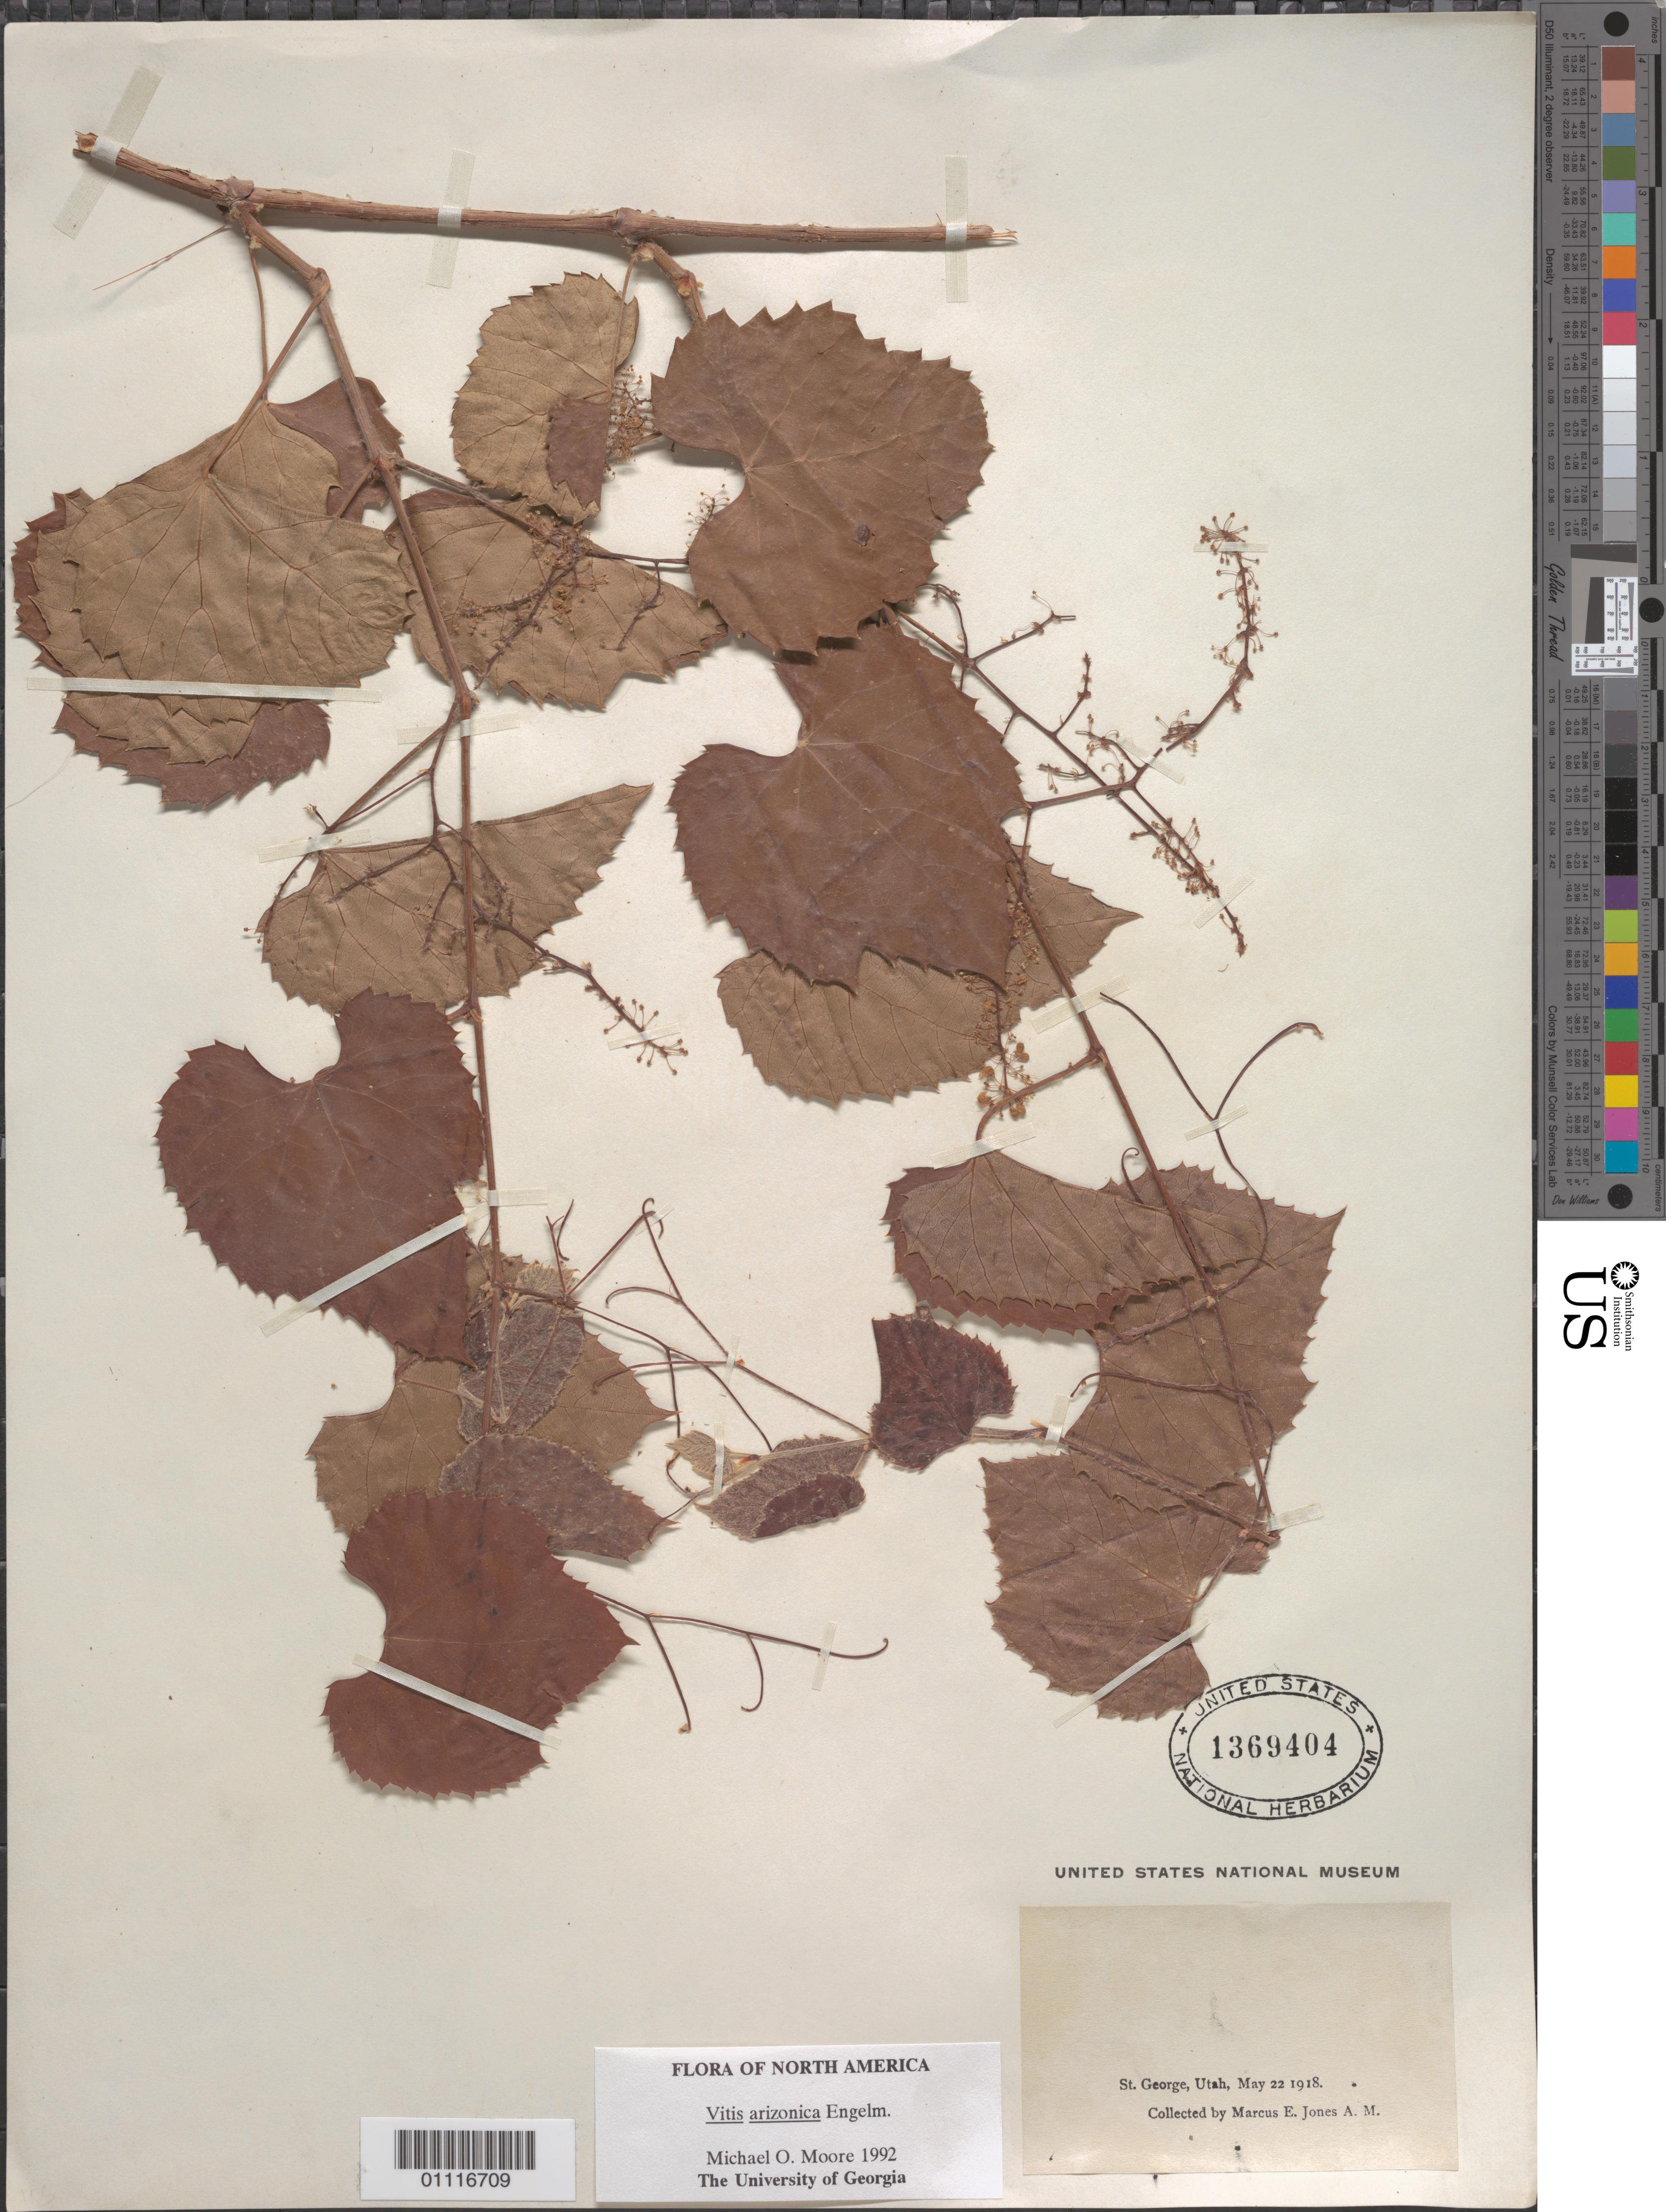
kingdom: Plantae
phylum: Tracheophyta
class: Magnoliopsida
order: Vitales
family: Vitaceae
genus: Vitis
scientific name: Vitis arizonica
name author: Engelm.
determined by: Moore, M. O.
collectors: M. E. Jones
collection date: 1918-05-22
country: United States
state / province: Utah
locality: St. George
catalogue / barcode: US 1369404